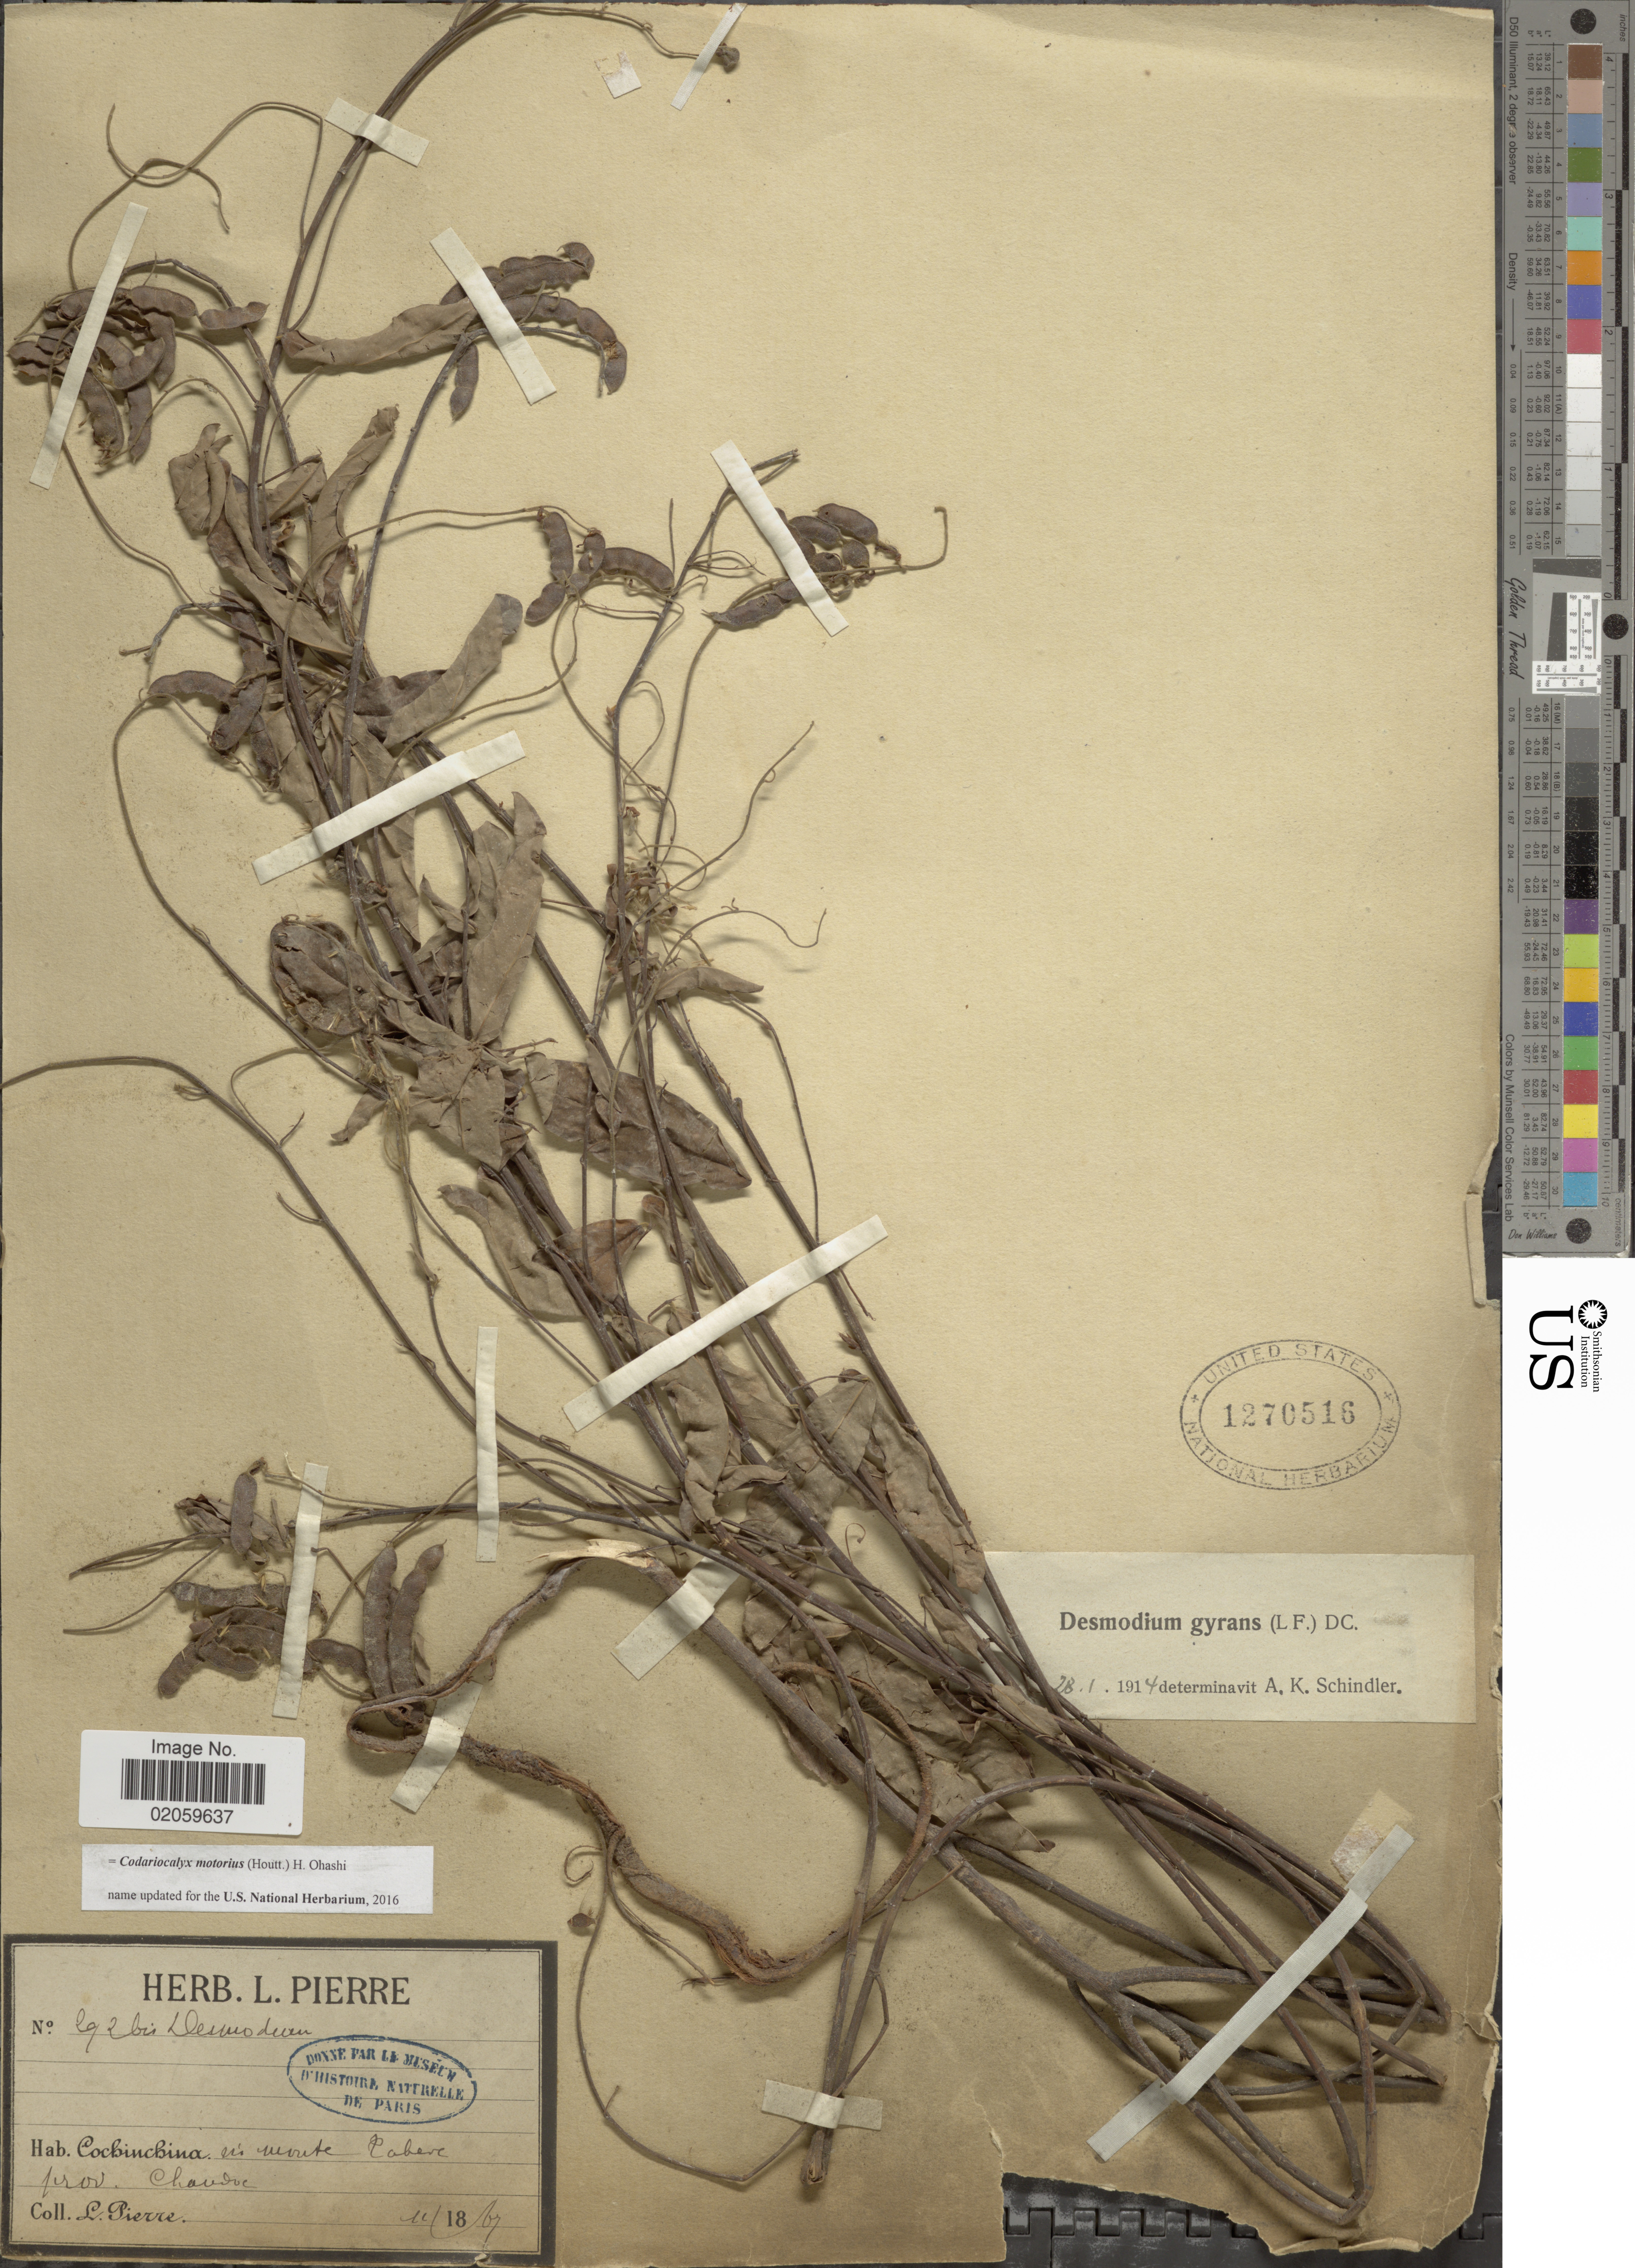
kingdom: Plantae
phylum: Tracheophyta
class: Magnoliopsida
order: Fabales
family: Fabaceae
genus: Codariocalyx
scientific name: Codariocalyx motorius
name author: (Houtt.) H. Ohashi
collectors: L. Pierre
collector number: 292bis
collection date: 1867-11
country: Vietnam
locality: Cochinchina in monte Cabere prov. Chau Doc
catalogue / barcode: US 1270516